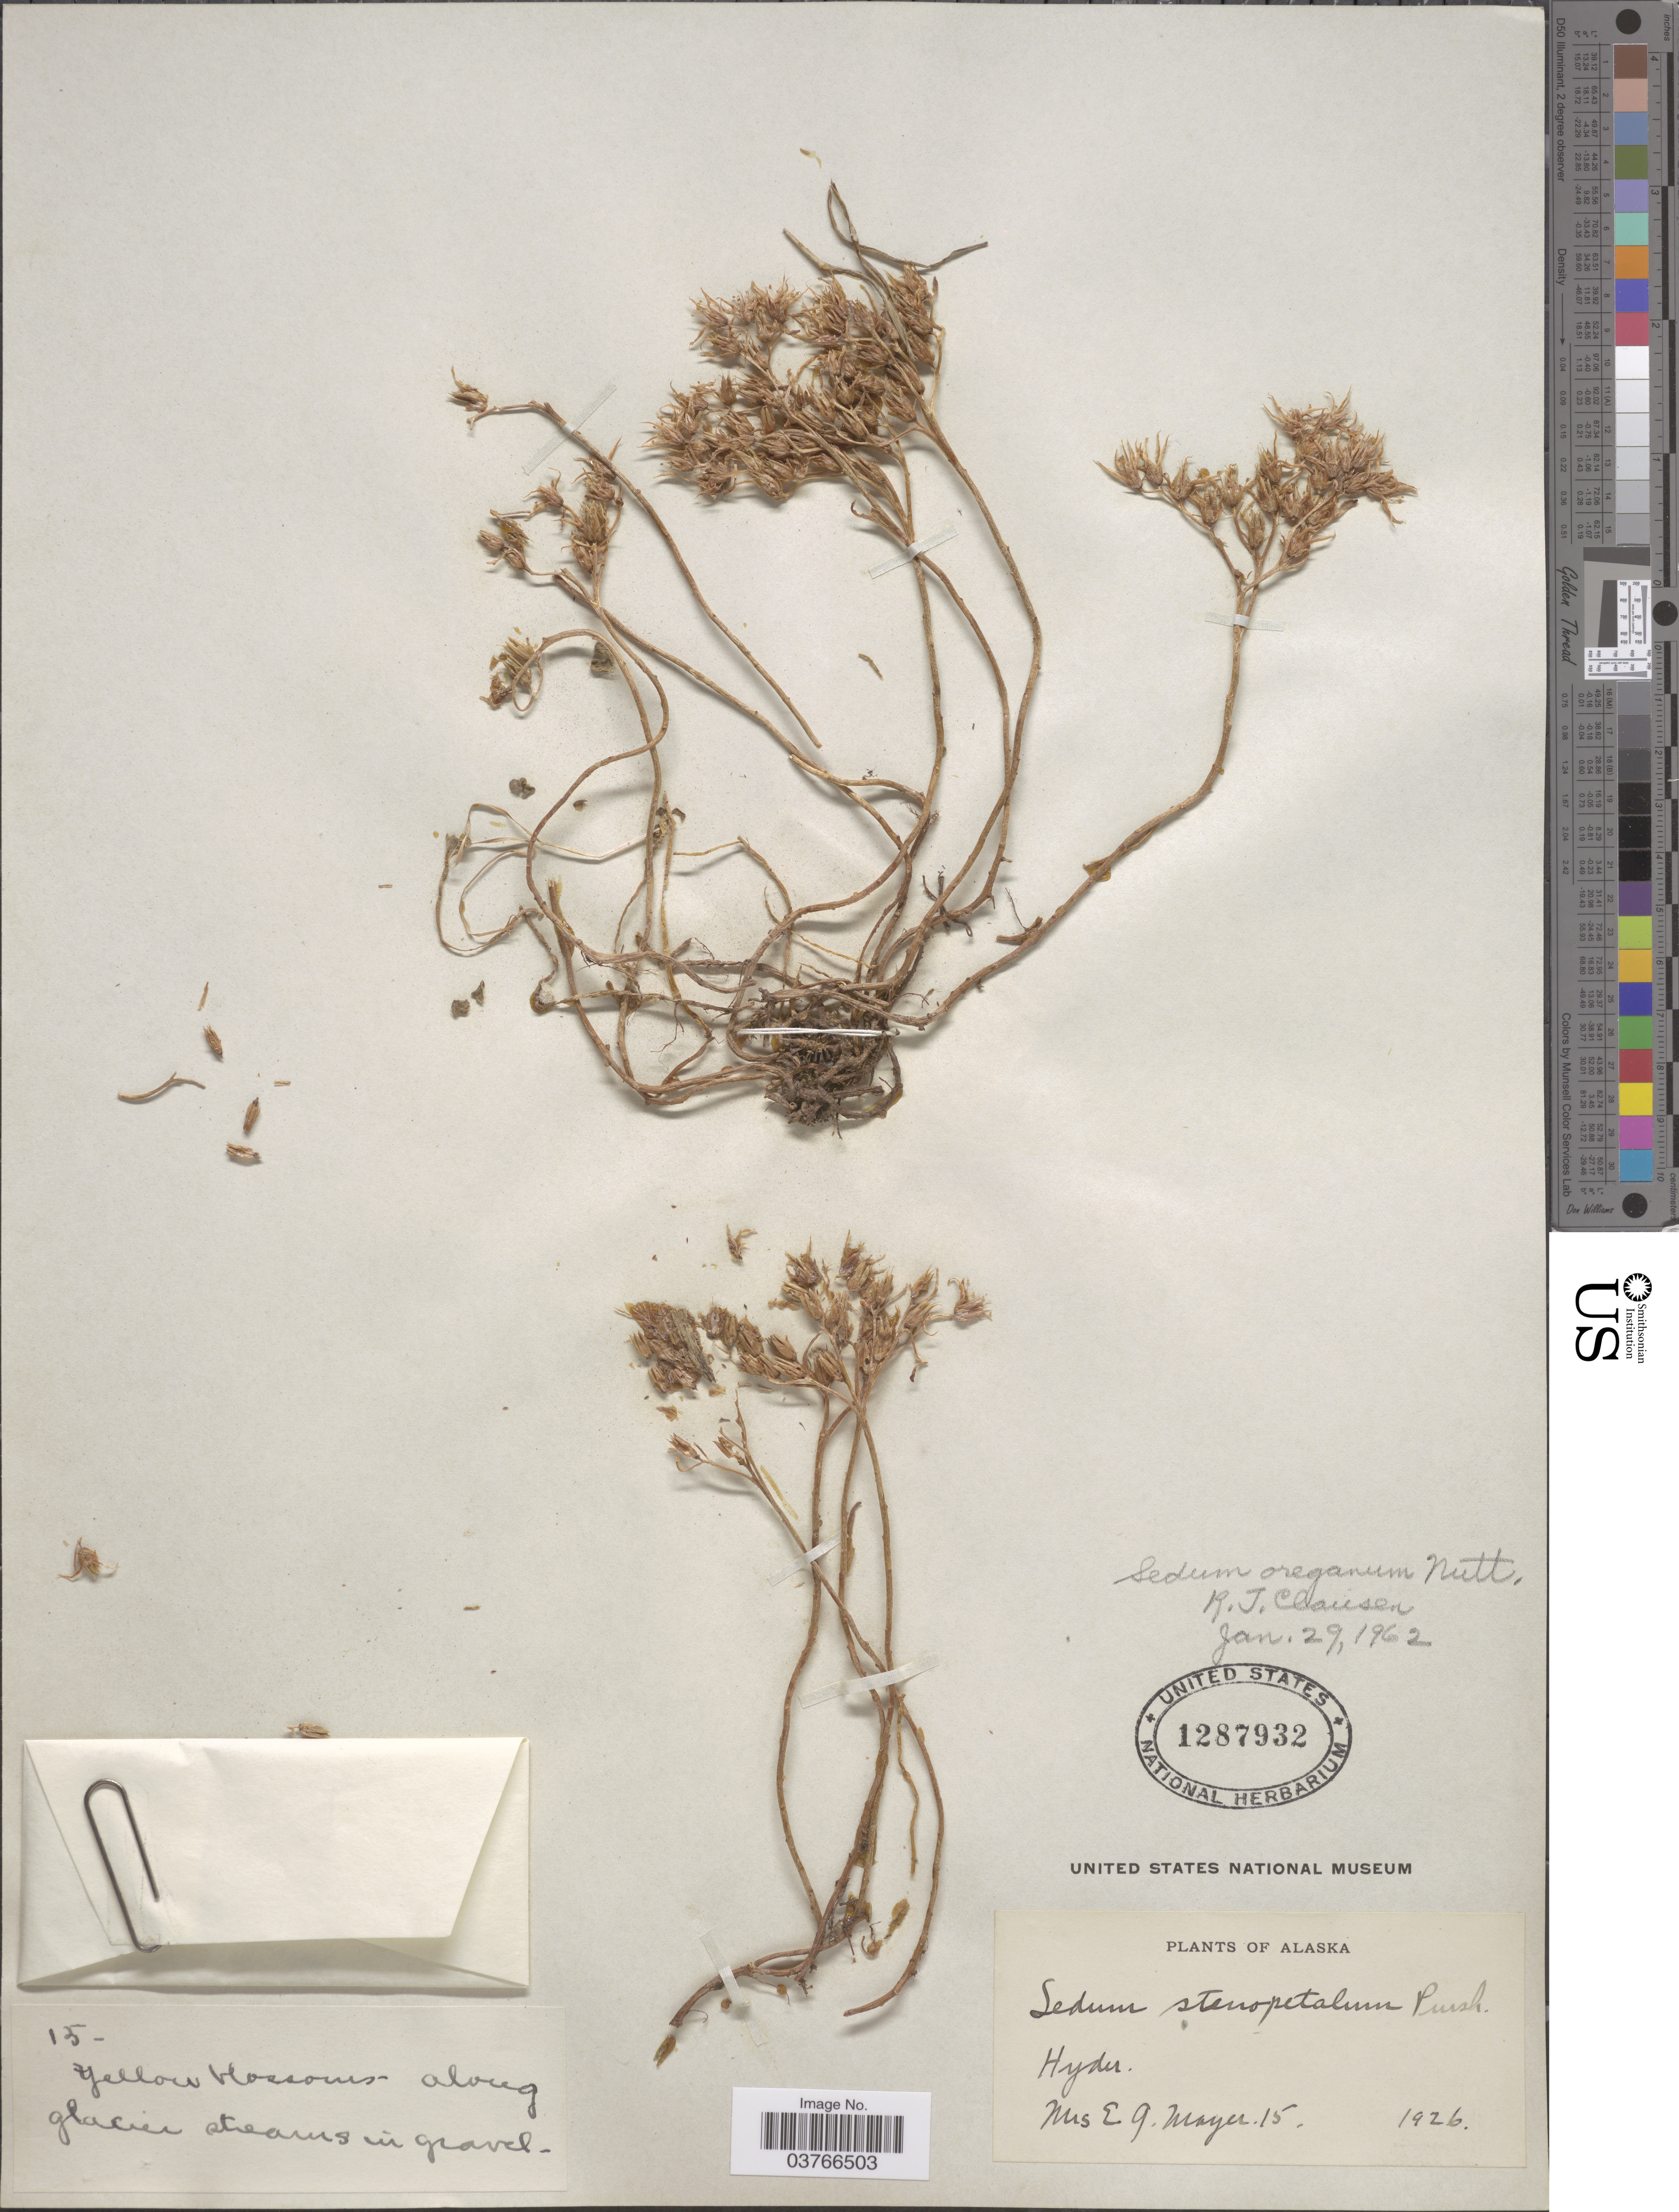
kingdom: Plantae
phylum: Tracheophyta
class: Magnoliopsida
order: Saxifragales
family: Crassulaceae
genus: Sedum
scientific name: Sedum oreganum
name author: Nutt.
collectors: E. Mayer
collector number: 15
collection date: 1926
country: United States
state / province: Alaska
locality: Hyder. Along glacier streams in gravel.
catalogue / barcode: US 1287932